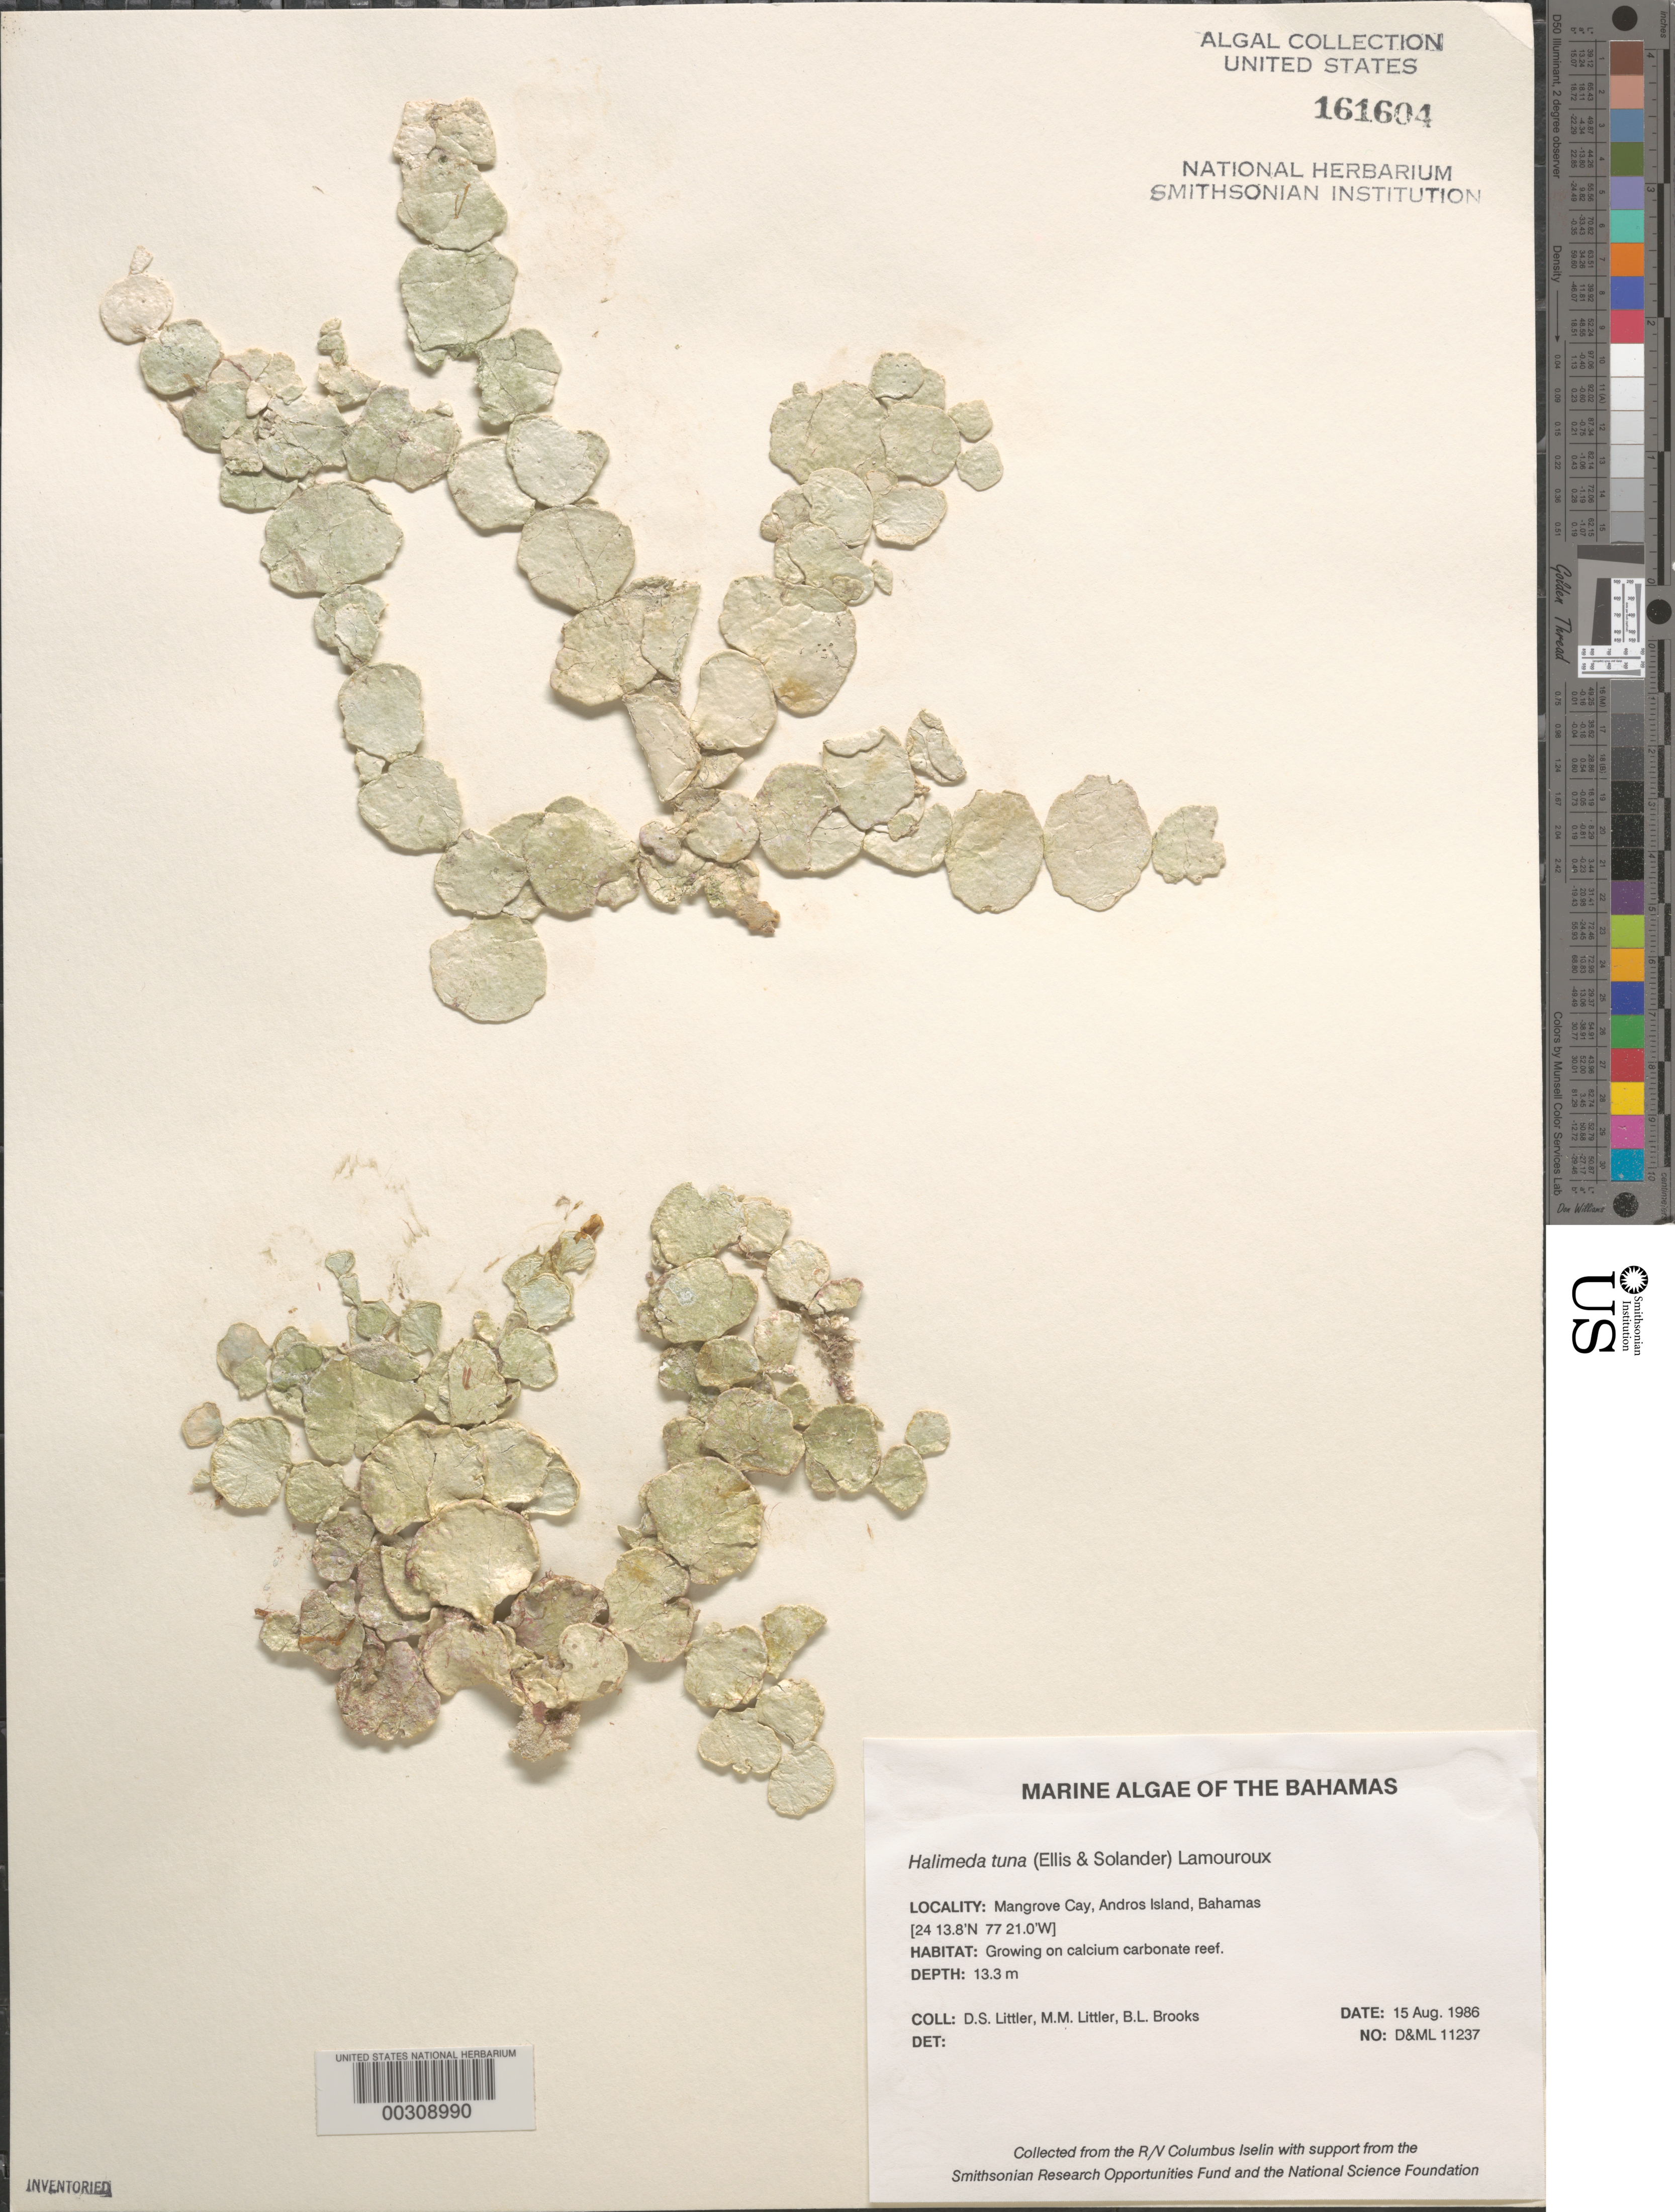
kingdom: Plantae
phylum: Chlorophyta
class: Ulvophyceae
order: Bryopsidales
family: Halimedaceae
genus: Halimeda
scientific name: Halimeda tuna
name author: (J. Ellis & Sol.) J.V.Lamouroux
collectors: D. S. Littler, M. M. Littler & B. Brooks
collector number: D&ML 11237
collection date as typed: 15 Aug 1986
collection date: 1986-08-15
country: Bahamas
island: Mangrove Cay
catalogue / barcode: US 161604